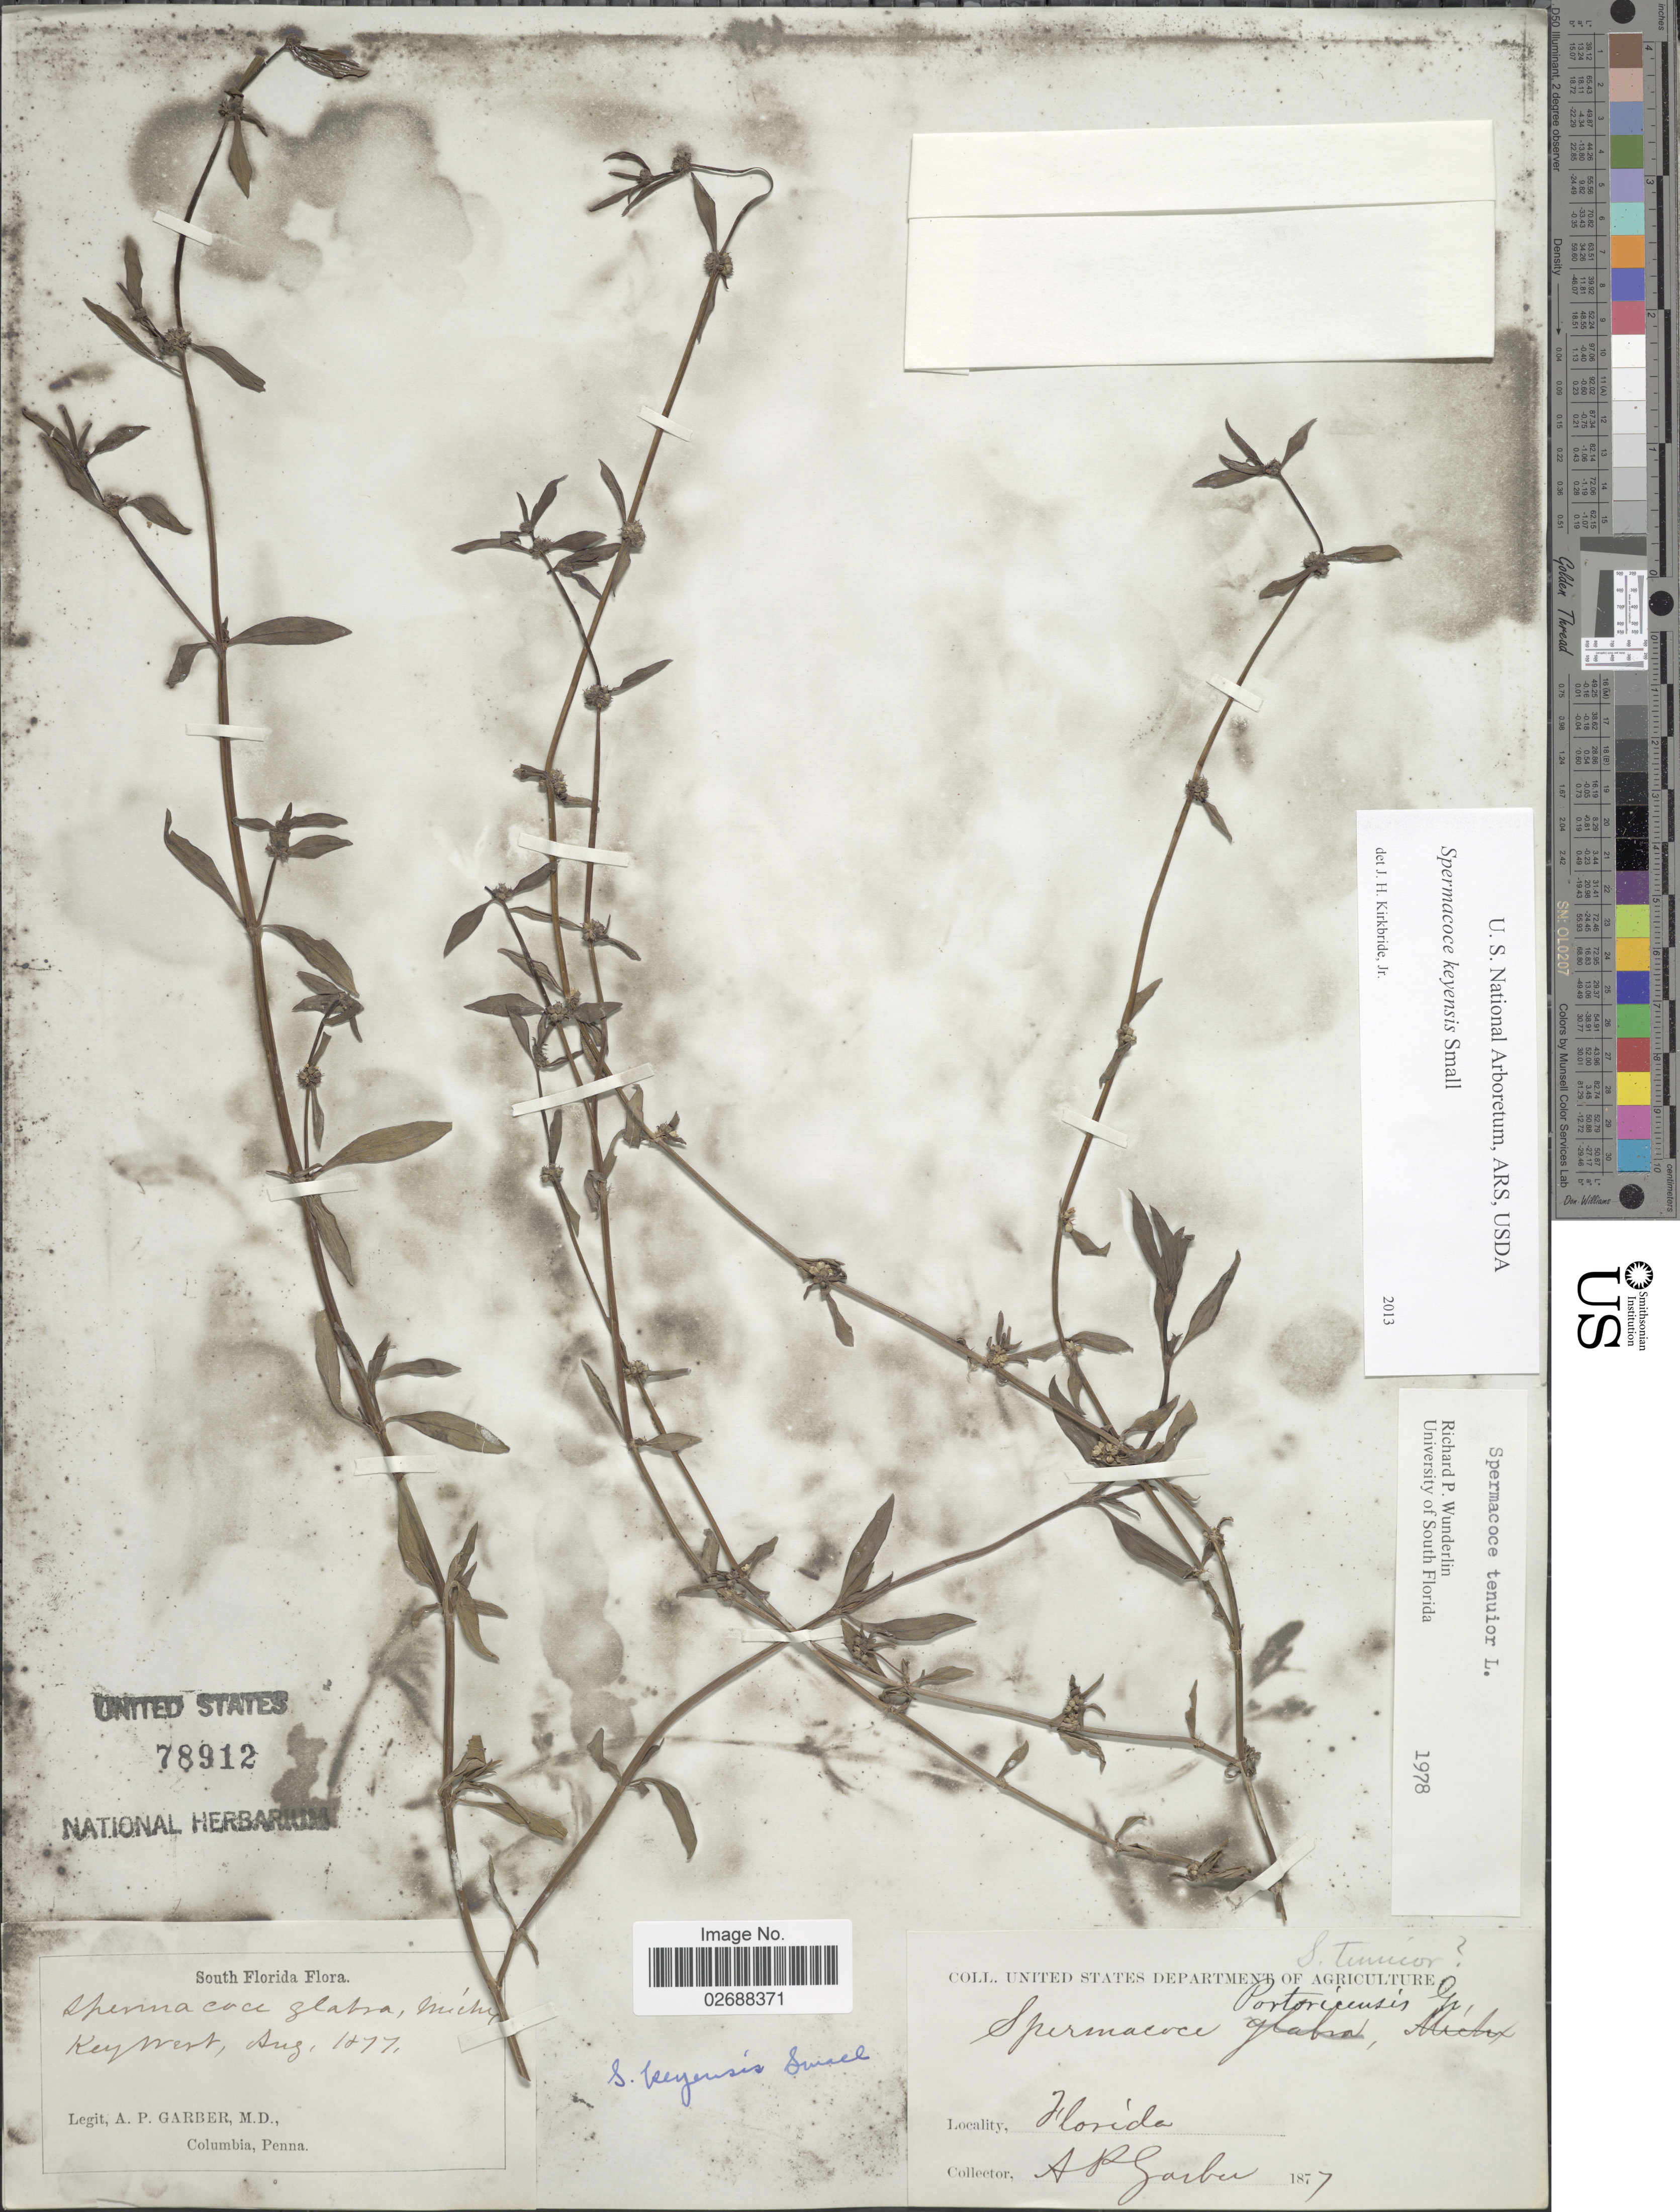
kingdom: Plantae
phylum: Tracheophyta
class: Magnoliopsida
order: Gentianales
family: Rubiaceae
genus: Spermacoce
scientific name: Spermacoce keyensis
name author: Small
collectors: A. P. Garber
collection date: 1877-08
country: United States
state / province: Florida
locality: South Florida. Key West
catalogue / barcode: US 78912